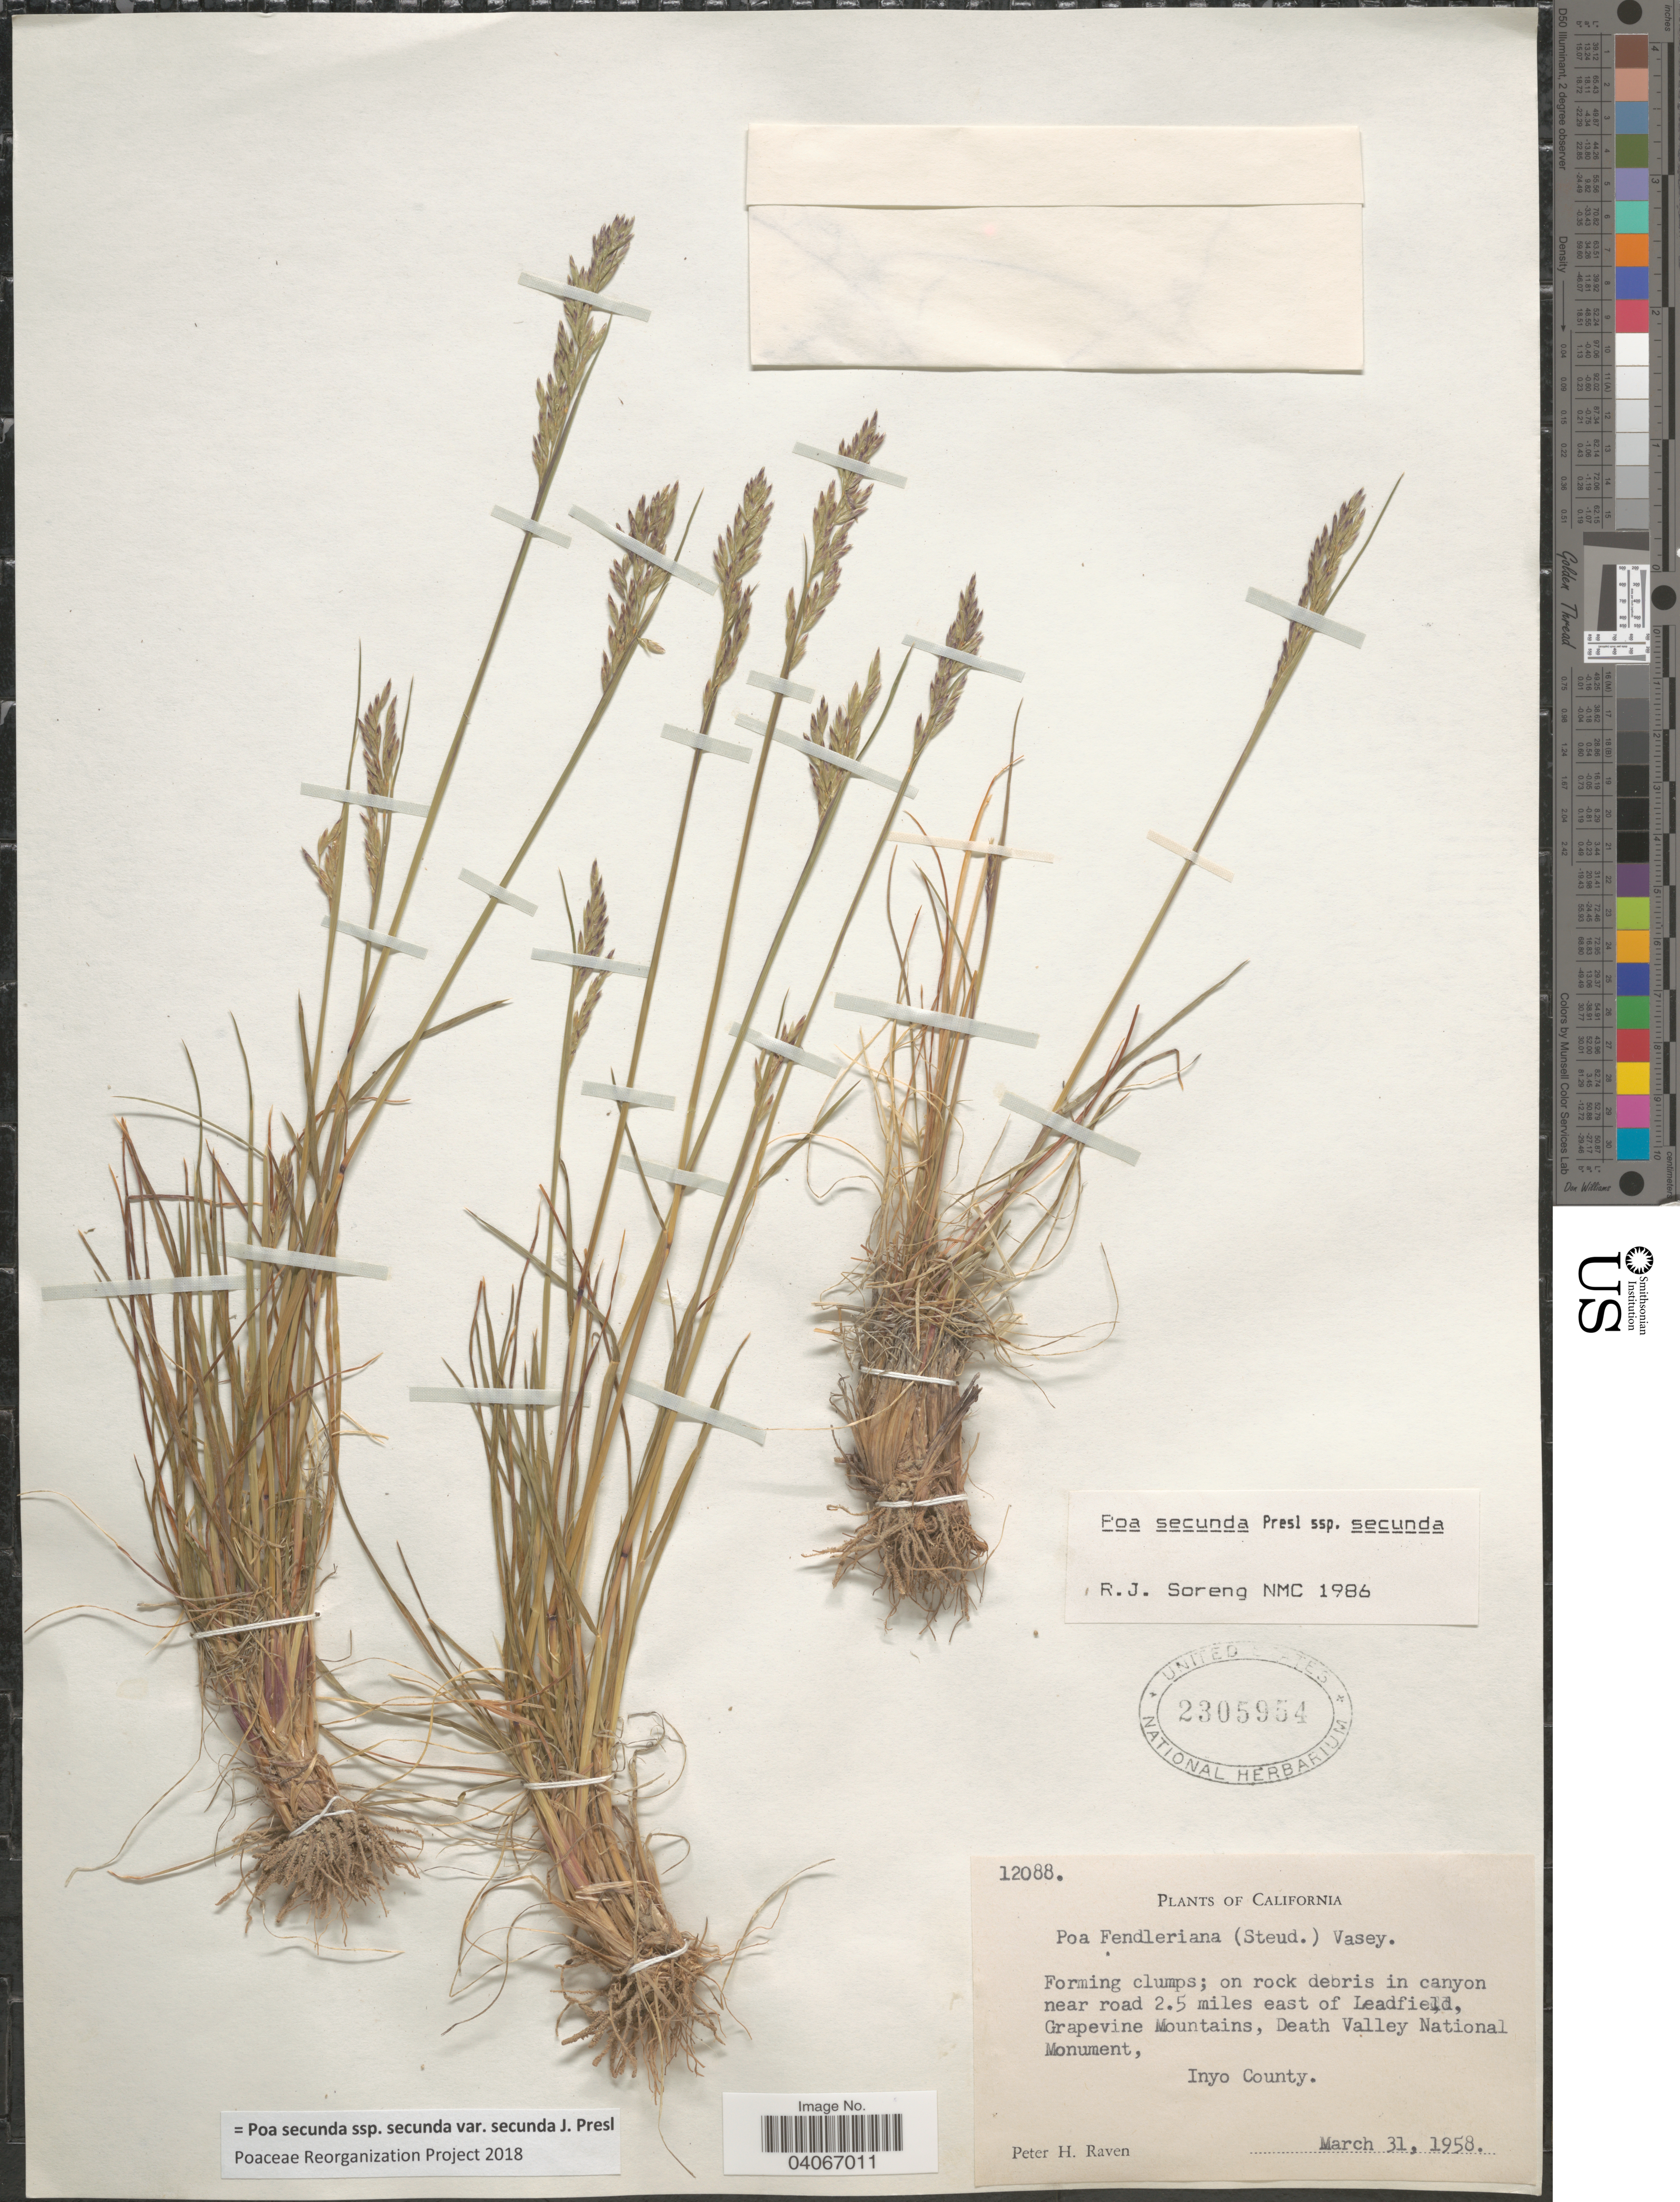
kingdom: Plantae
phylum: Tracheophyta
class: Liliopsida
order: Poales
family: Poaceae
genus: Poa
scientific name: Poa secunda subsp. secunda var. secunda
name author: J. Presl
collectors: P. Raven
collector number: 12088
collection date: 1958-03-31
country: United States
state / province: California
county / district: Inyo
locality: Forming clumps; on rock debris in canyon near road 2.5 miles east of Leadfield, Grapevine Mountains, Death Valley National Monument, Inyo County.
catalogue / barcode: US 2305954